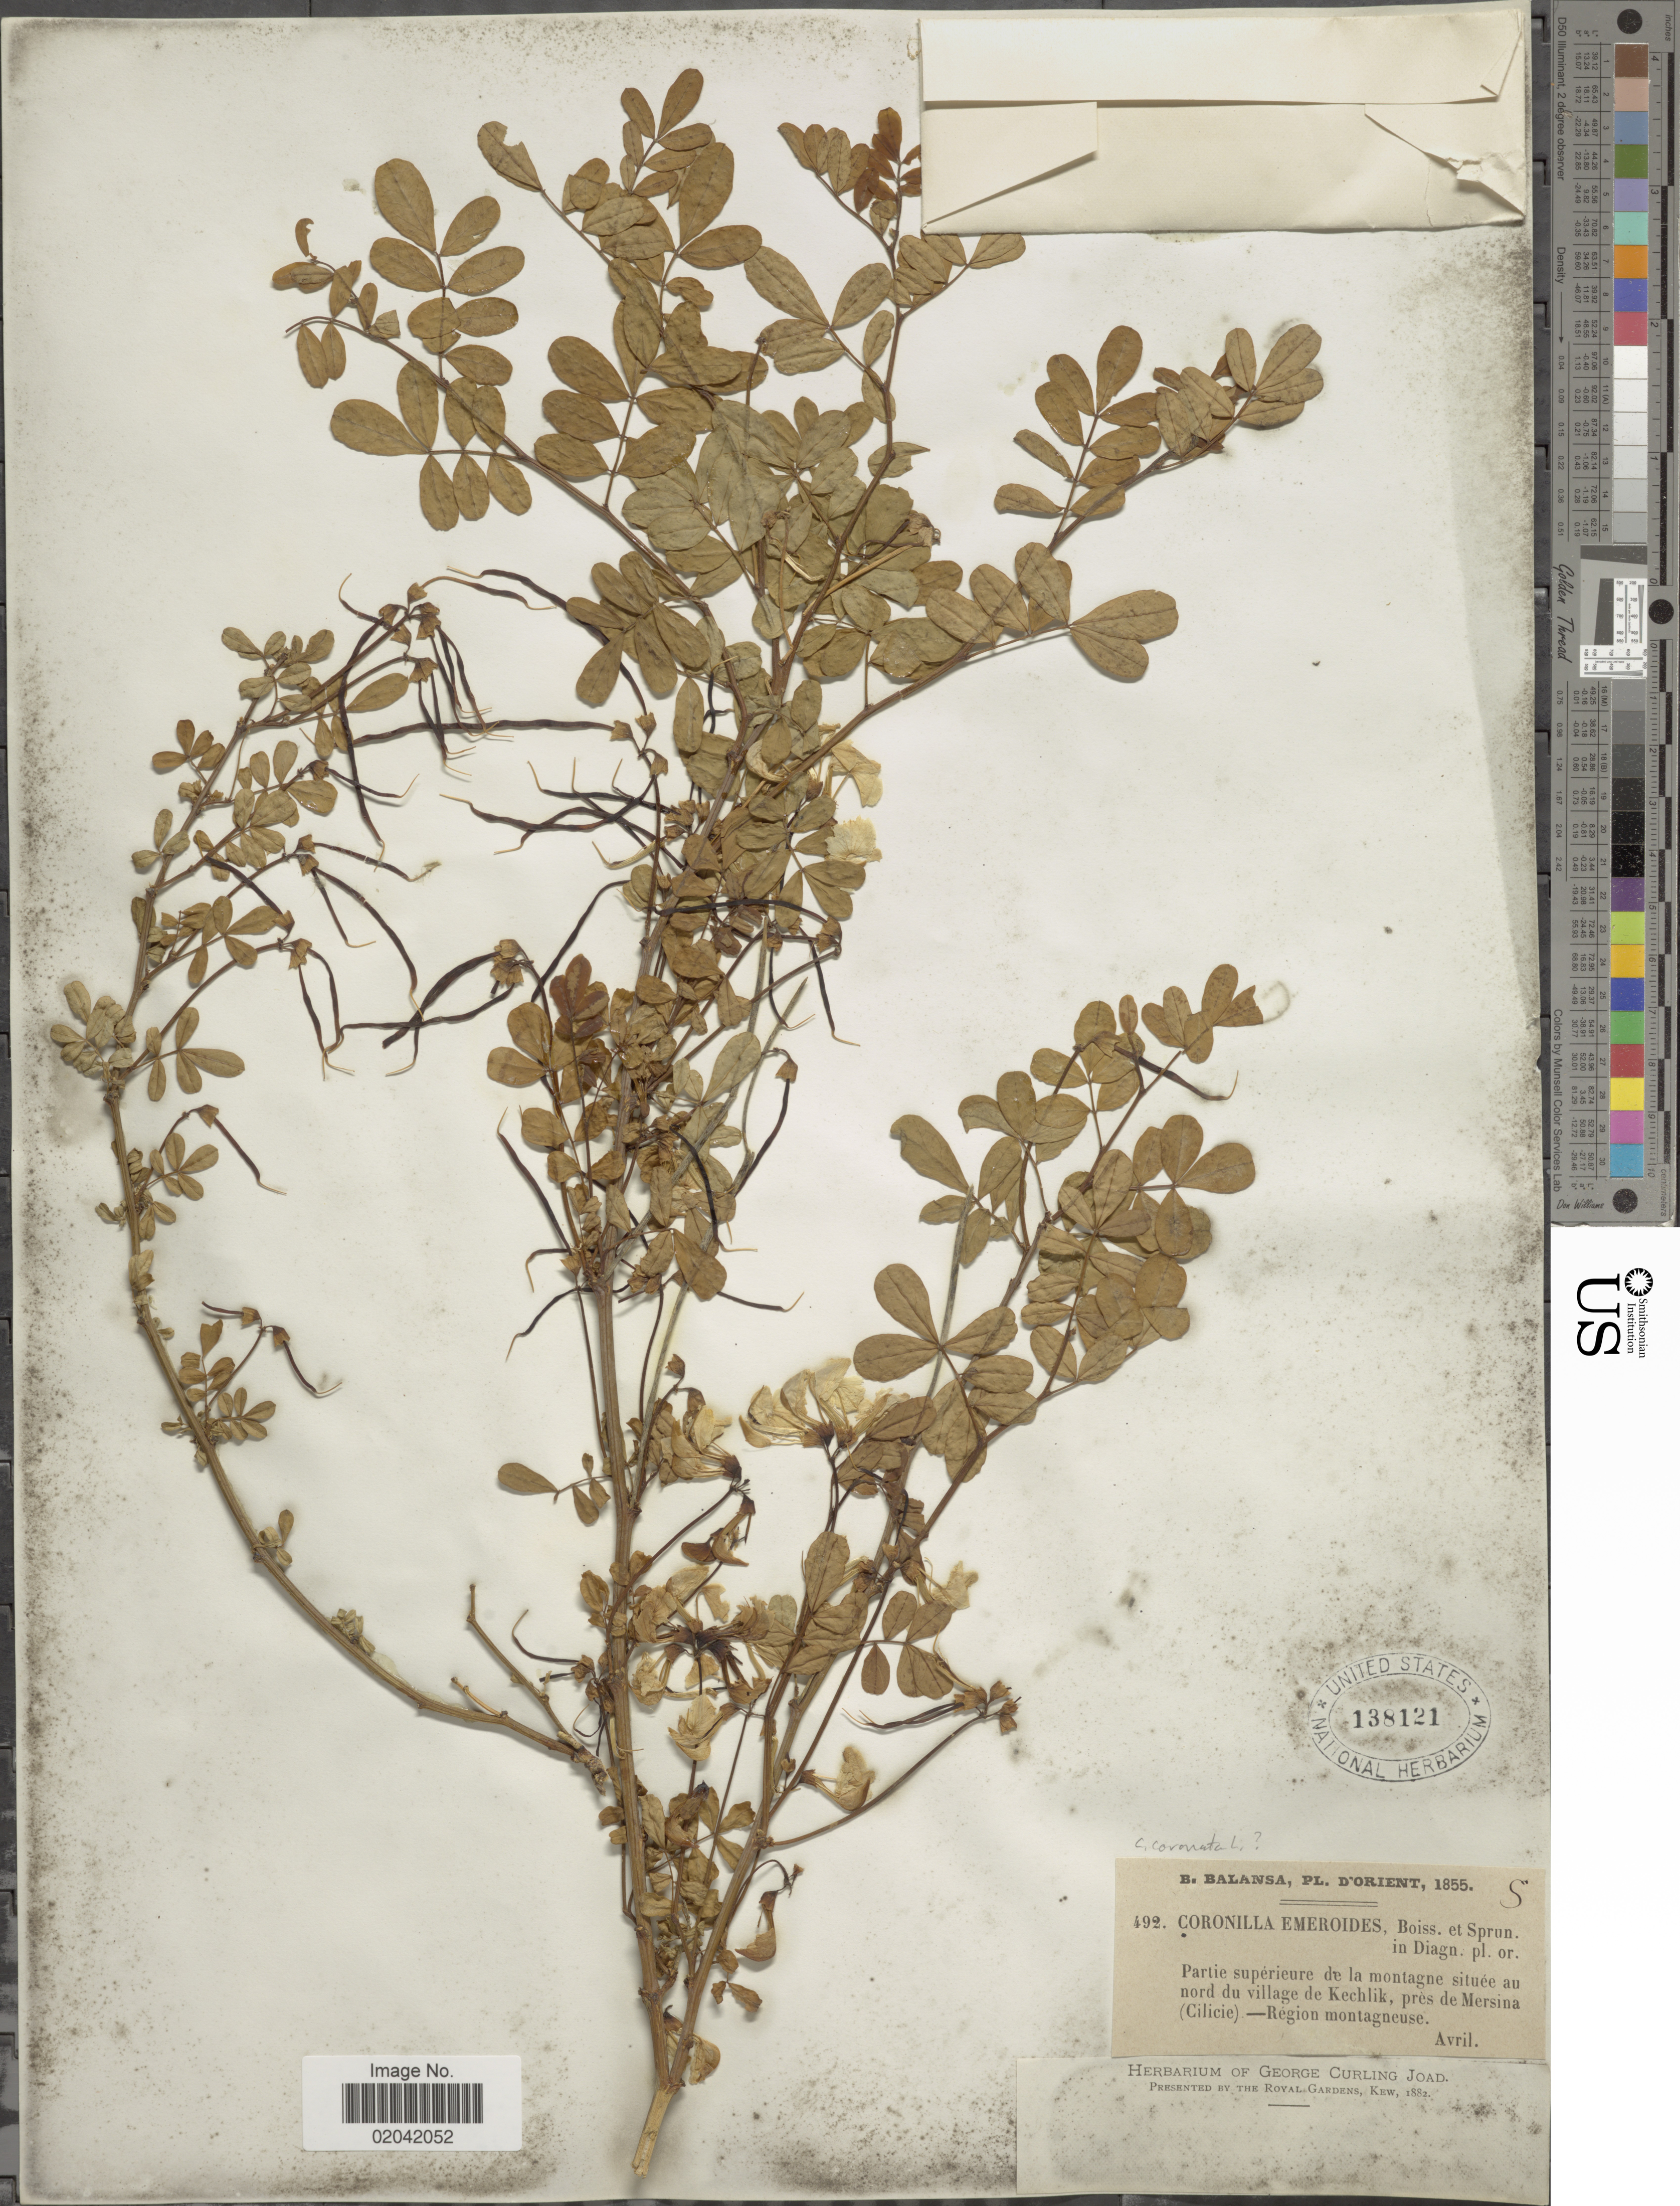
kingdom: Plantae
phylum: Tracheophyta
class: Magnoliopsida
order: Fabales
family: Fabaceae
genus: Coronilla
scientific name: Coronilla emeroides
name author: Boiss. & Spruner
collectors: B. Balansa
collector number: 492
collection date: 1855-04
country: Turkey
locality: D'Orient, Partie supérieure de la montagne située au nord du village de Kechlik, prés de Mersina (Cilicie) - Region montagneuse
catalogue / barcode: US 138121